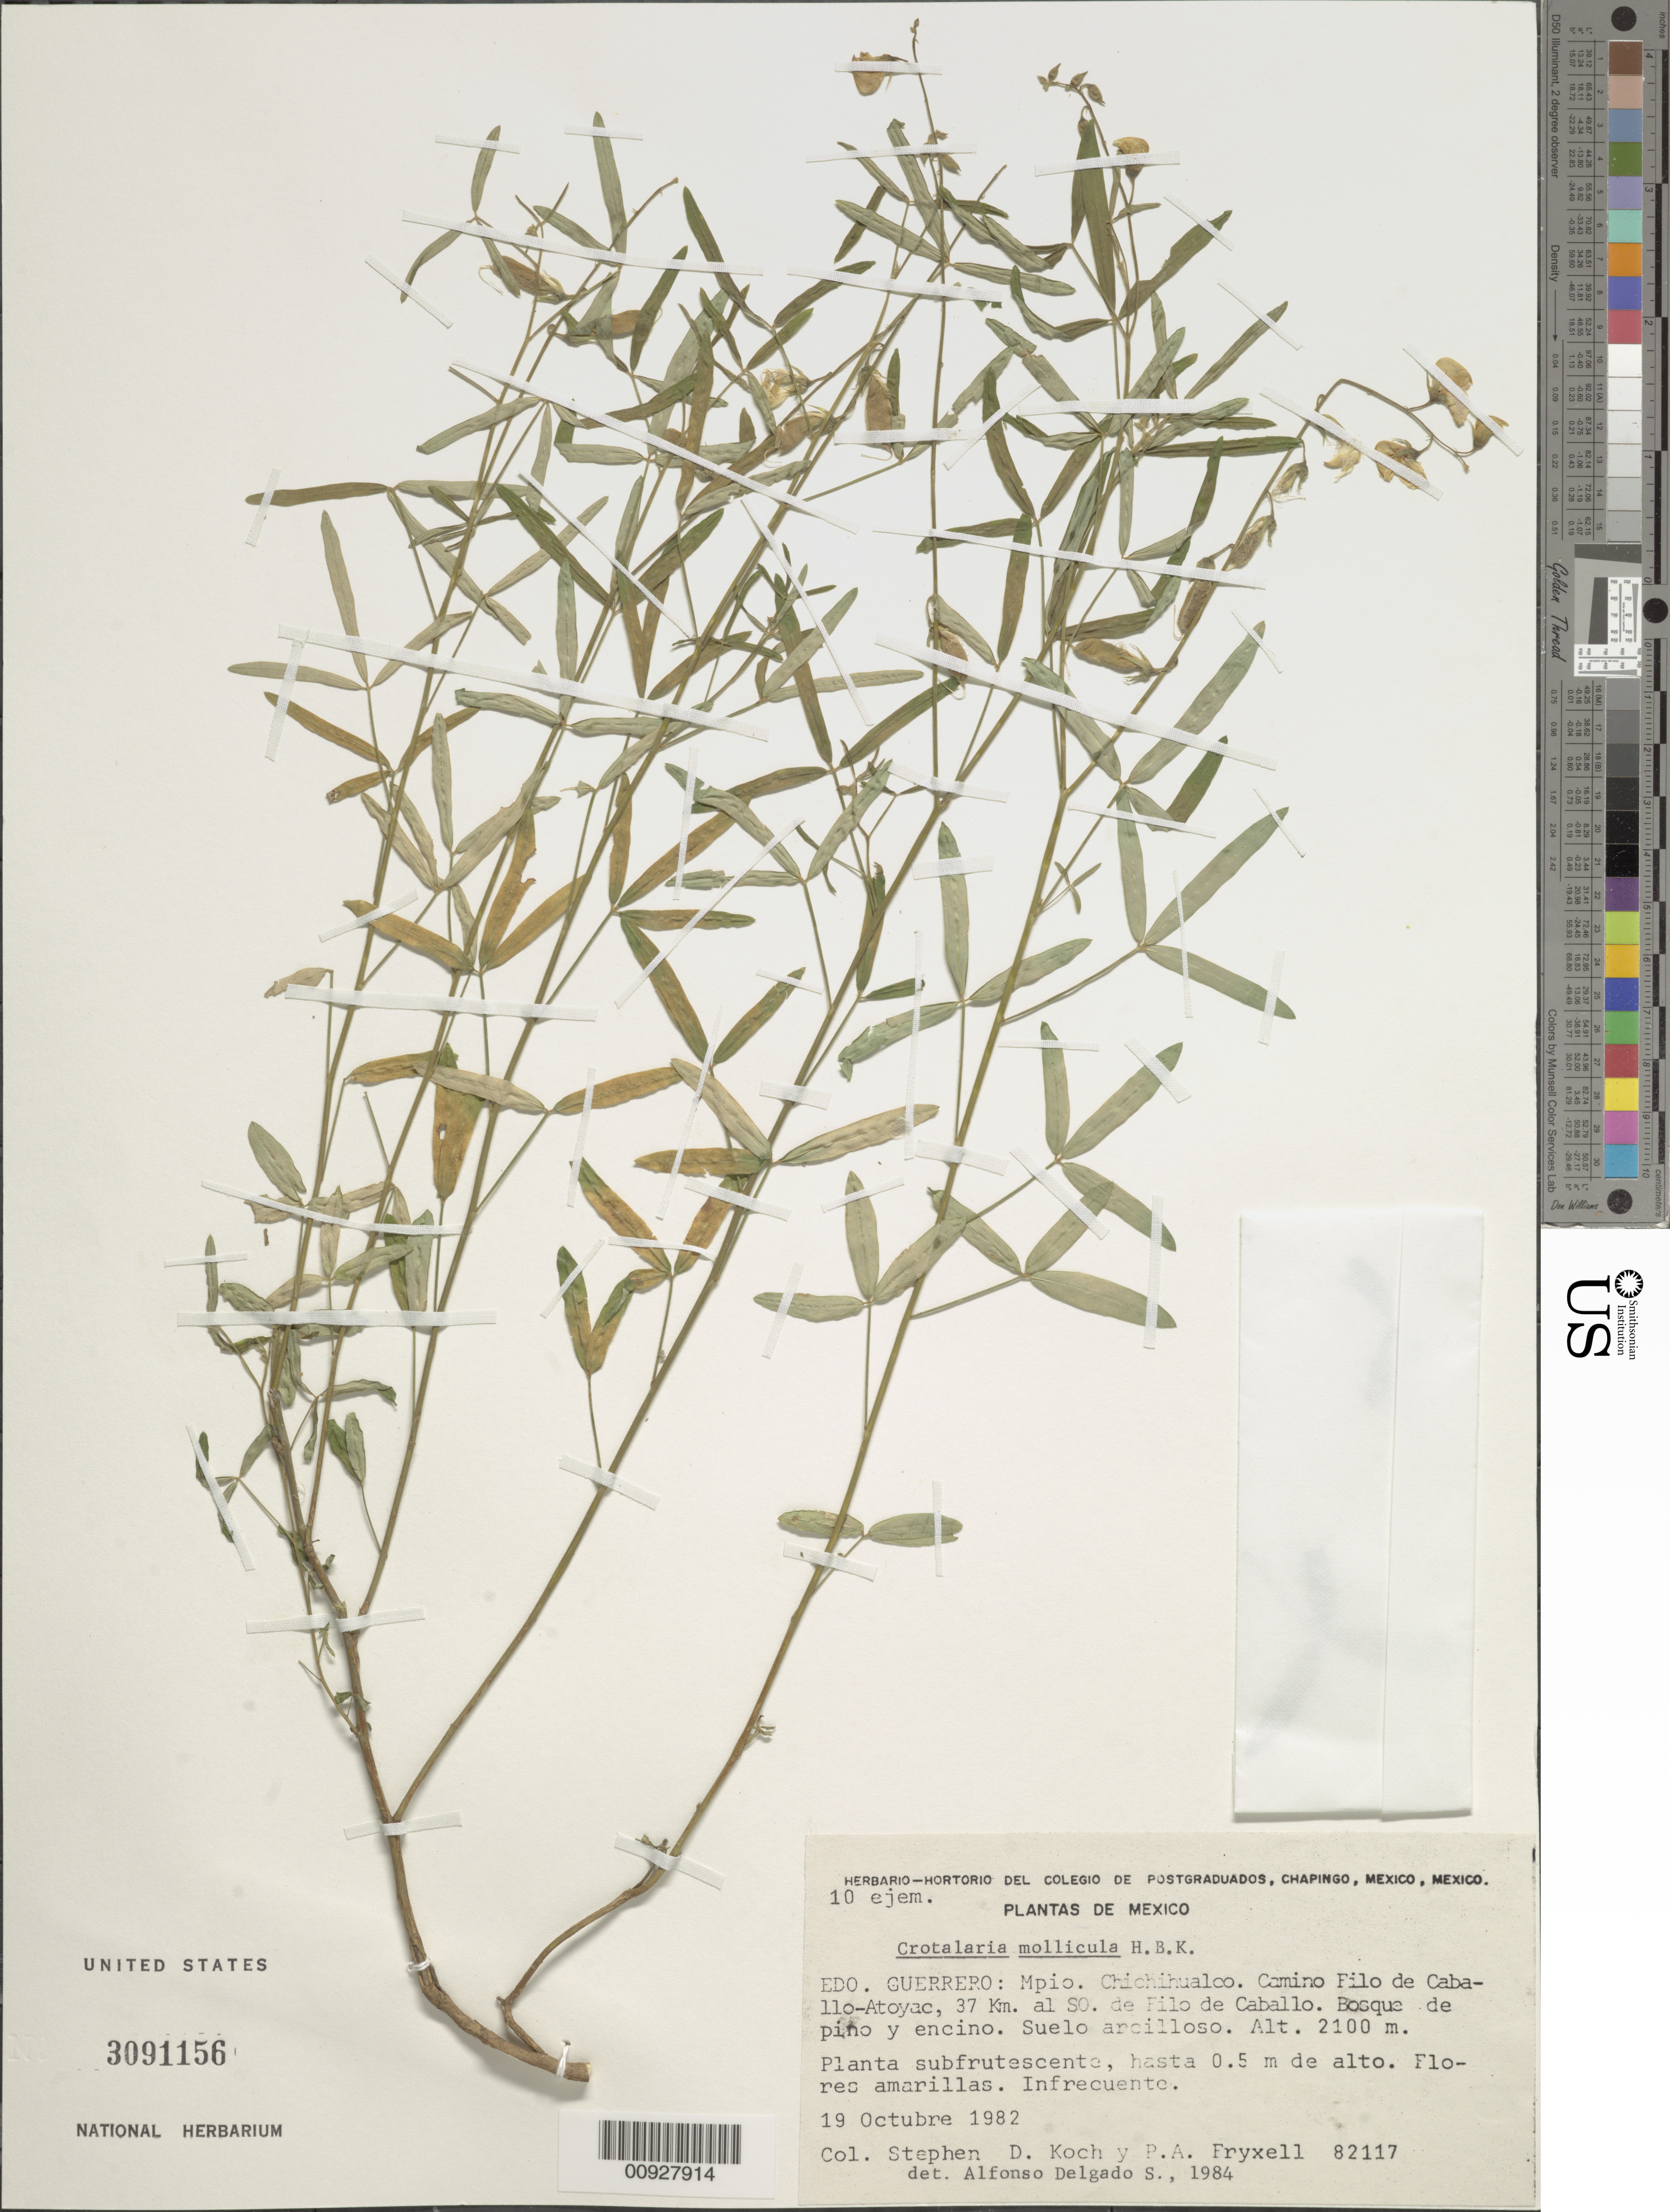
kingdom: Plantae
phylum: Tracheophyta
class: Magnoliopsida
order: Fabales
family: Fabaceae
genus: Crotalaria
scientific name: Crotalaria mollicula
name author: Kunth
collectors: S. D. Koch & P. A. Fryxell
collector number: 82117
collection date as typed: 19 Oct 1982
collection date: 1982-10-19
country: Mexico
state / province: Guerrero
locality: Edo. Guerrero: Mpio. Chichihualco. Camino Filo de Caballo-Atoyac, 37 km. al SO de Filo de Caballo.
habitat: Bosque de pino y encino. Suelo arcilloso.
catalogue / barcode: US 3091156